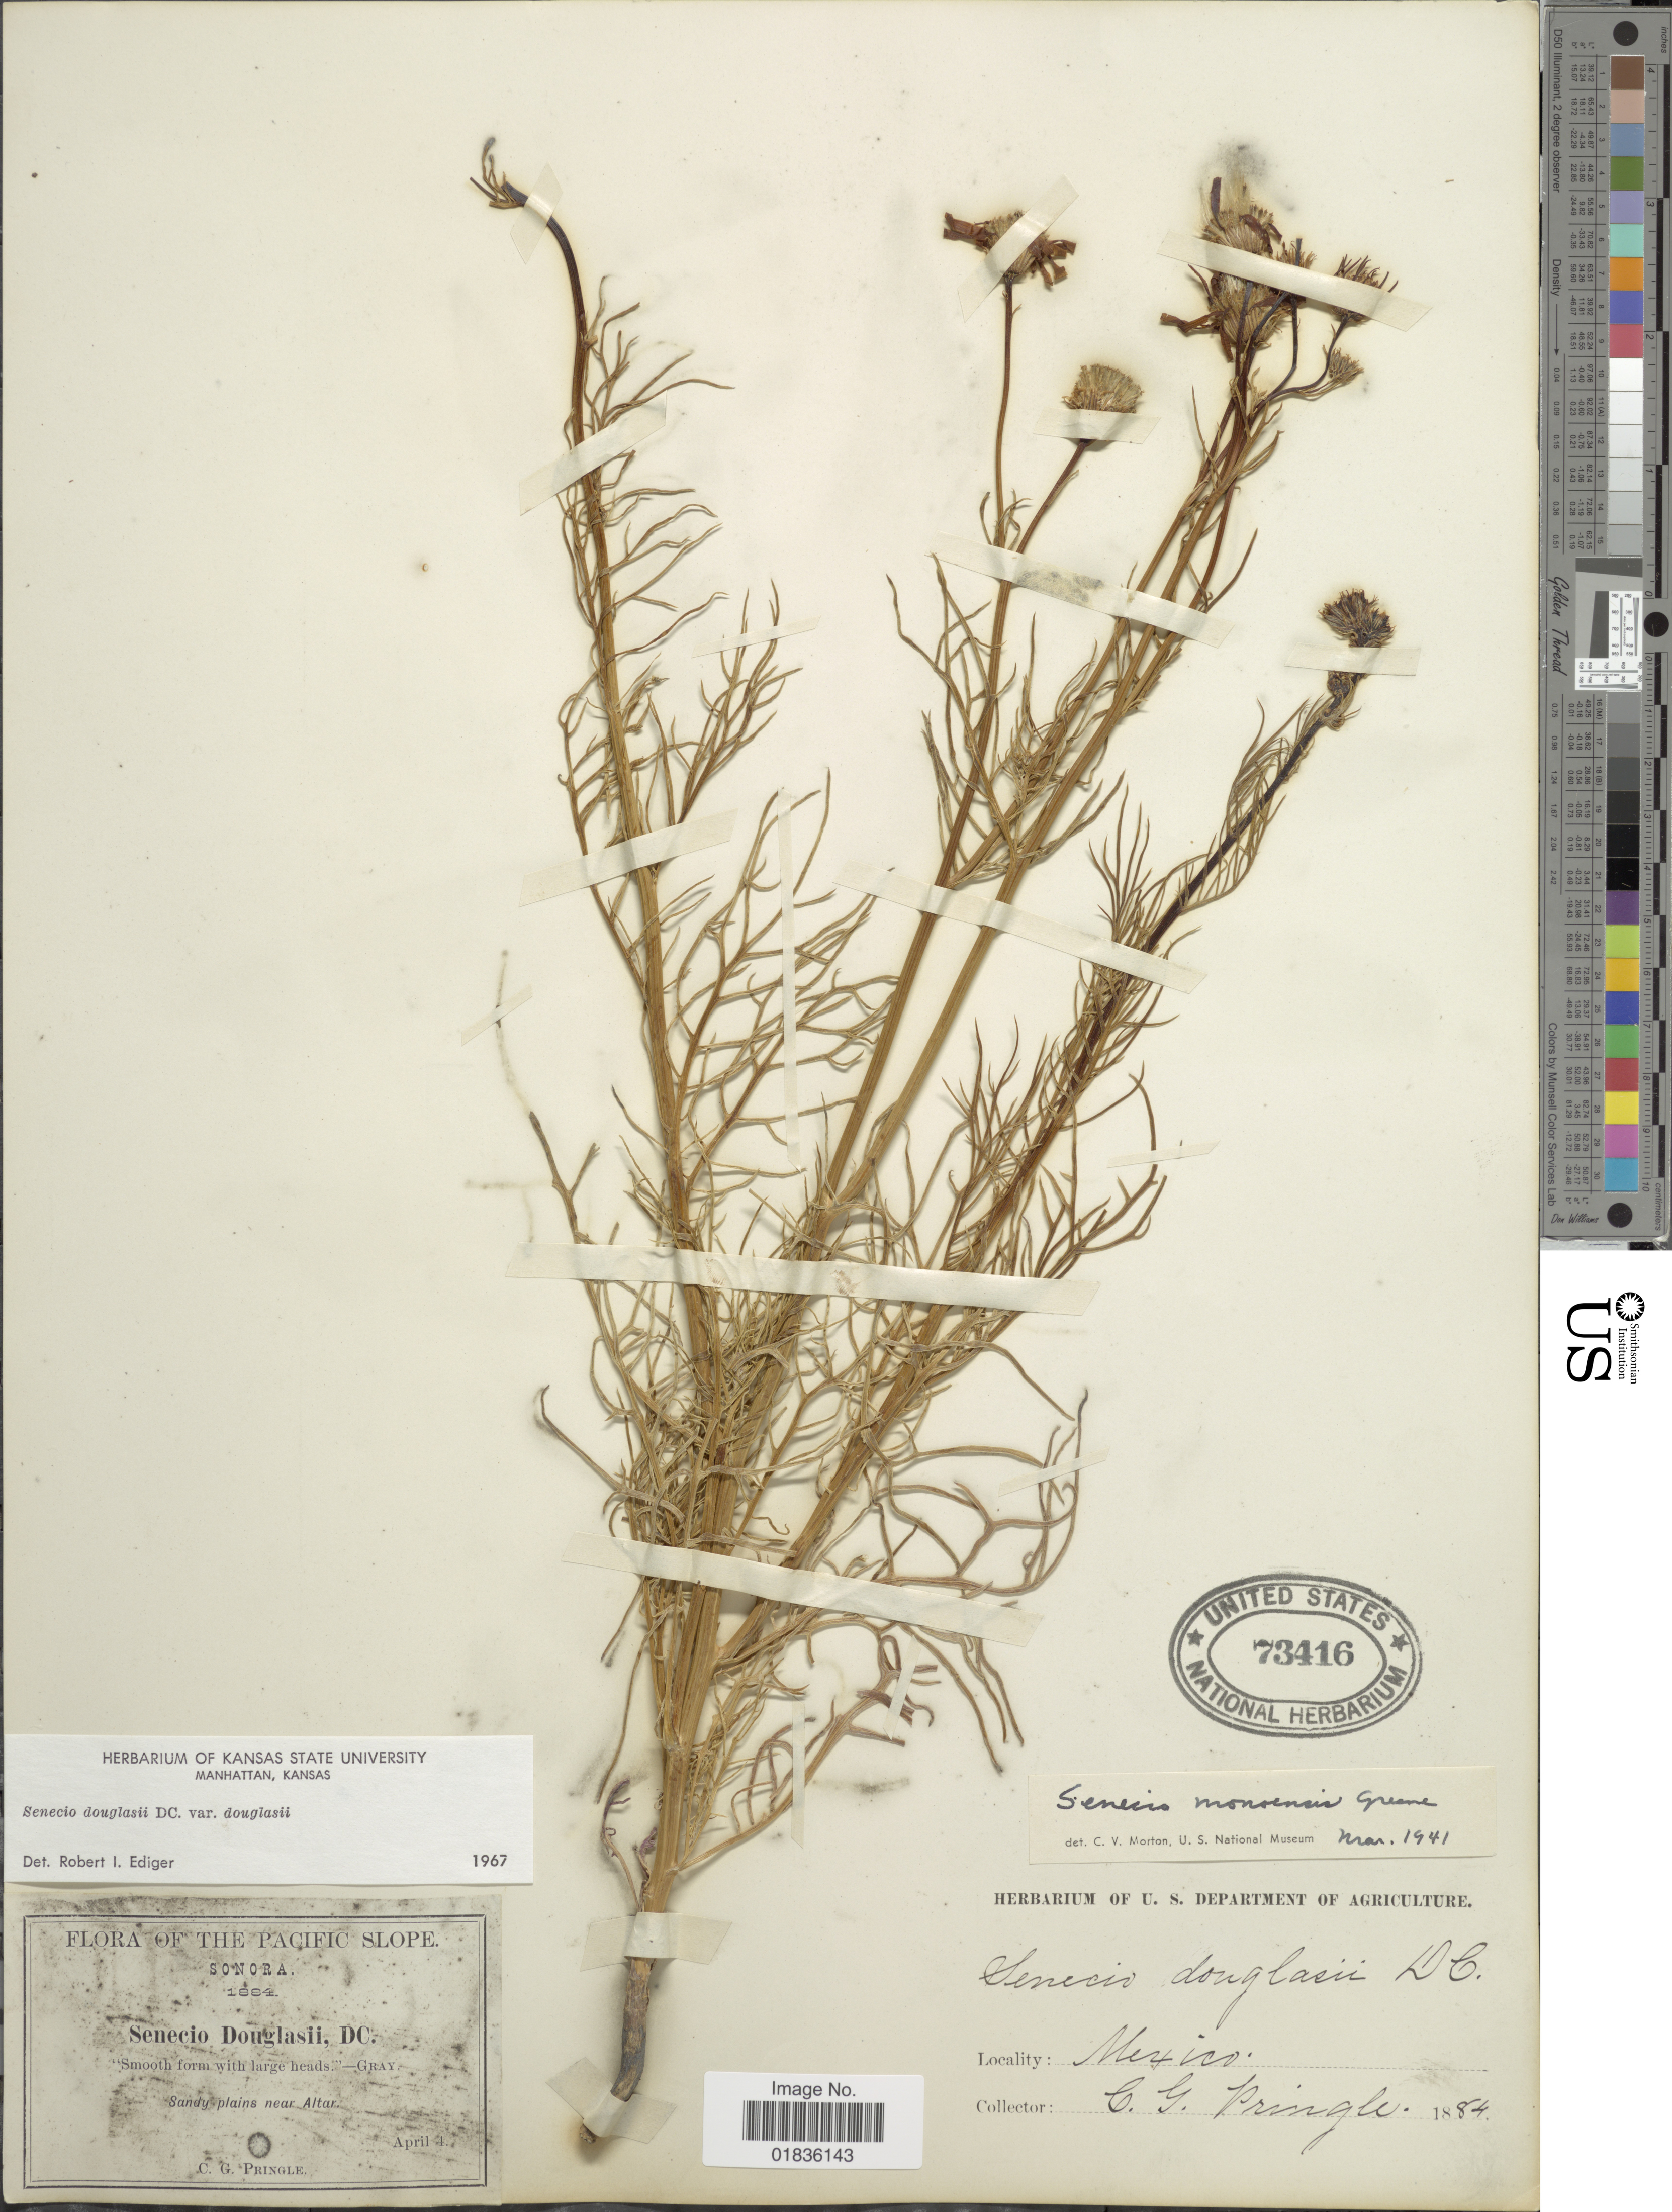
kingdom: Plantae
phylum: Tracheophyta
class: Magnoliopsida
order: Asterales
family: Asteraceae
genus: Senecio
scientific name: Senecio flaccidus var. douglasii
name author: (DC.) B.L. Turner & T.M. Barkley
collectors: C. G. Pringle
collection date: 1884-04-04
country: Mexico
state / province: Sonora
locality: Sandy plains near Altar.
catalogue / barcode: US 73416